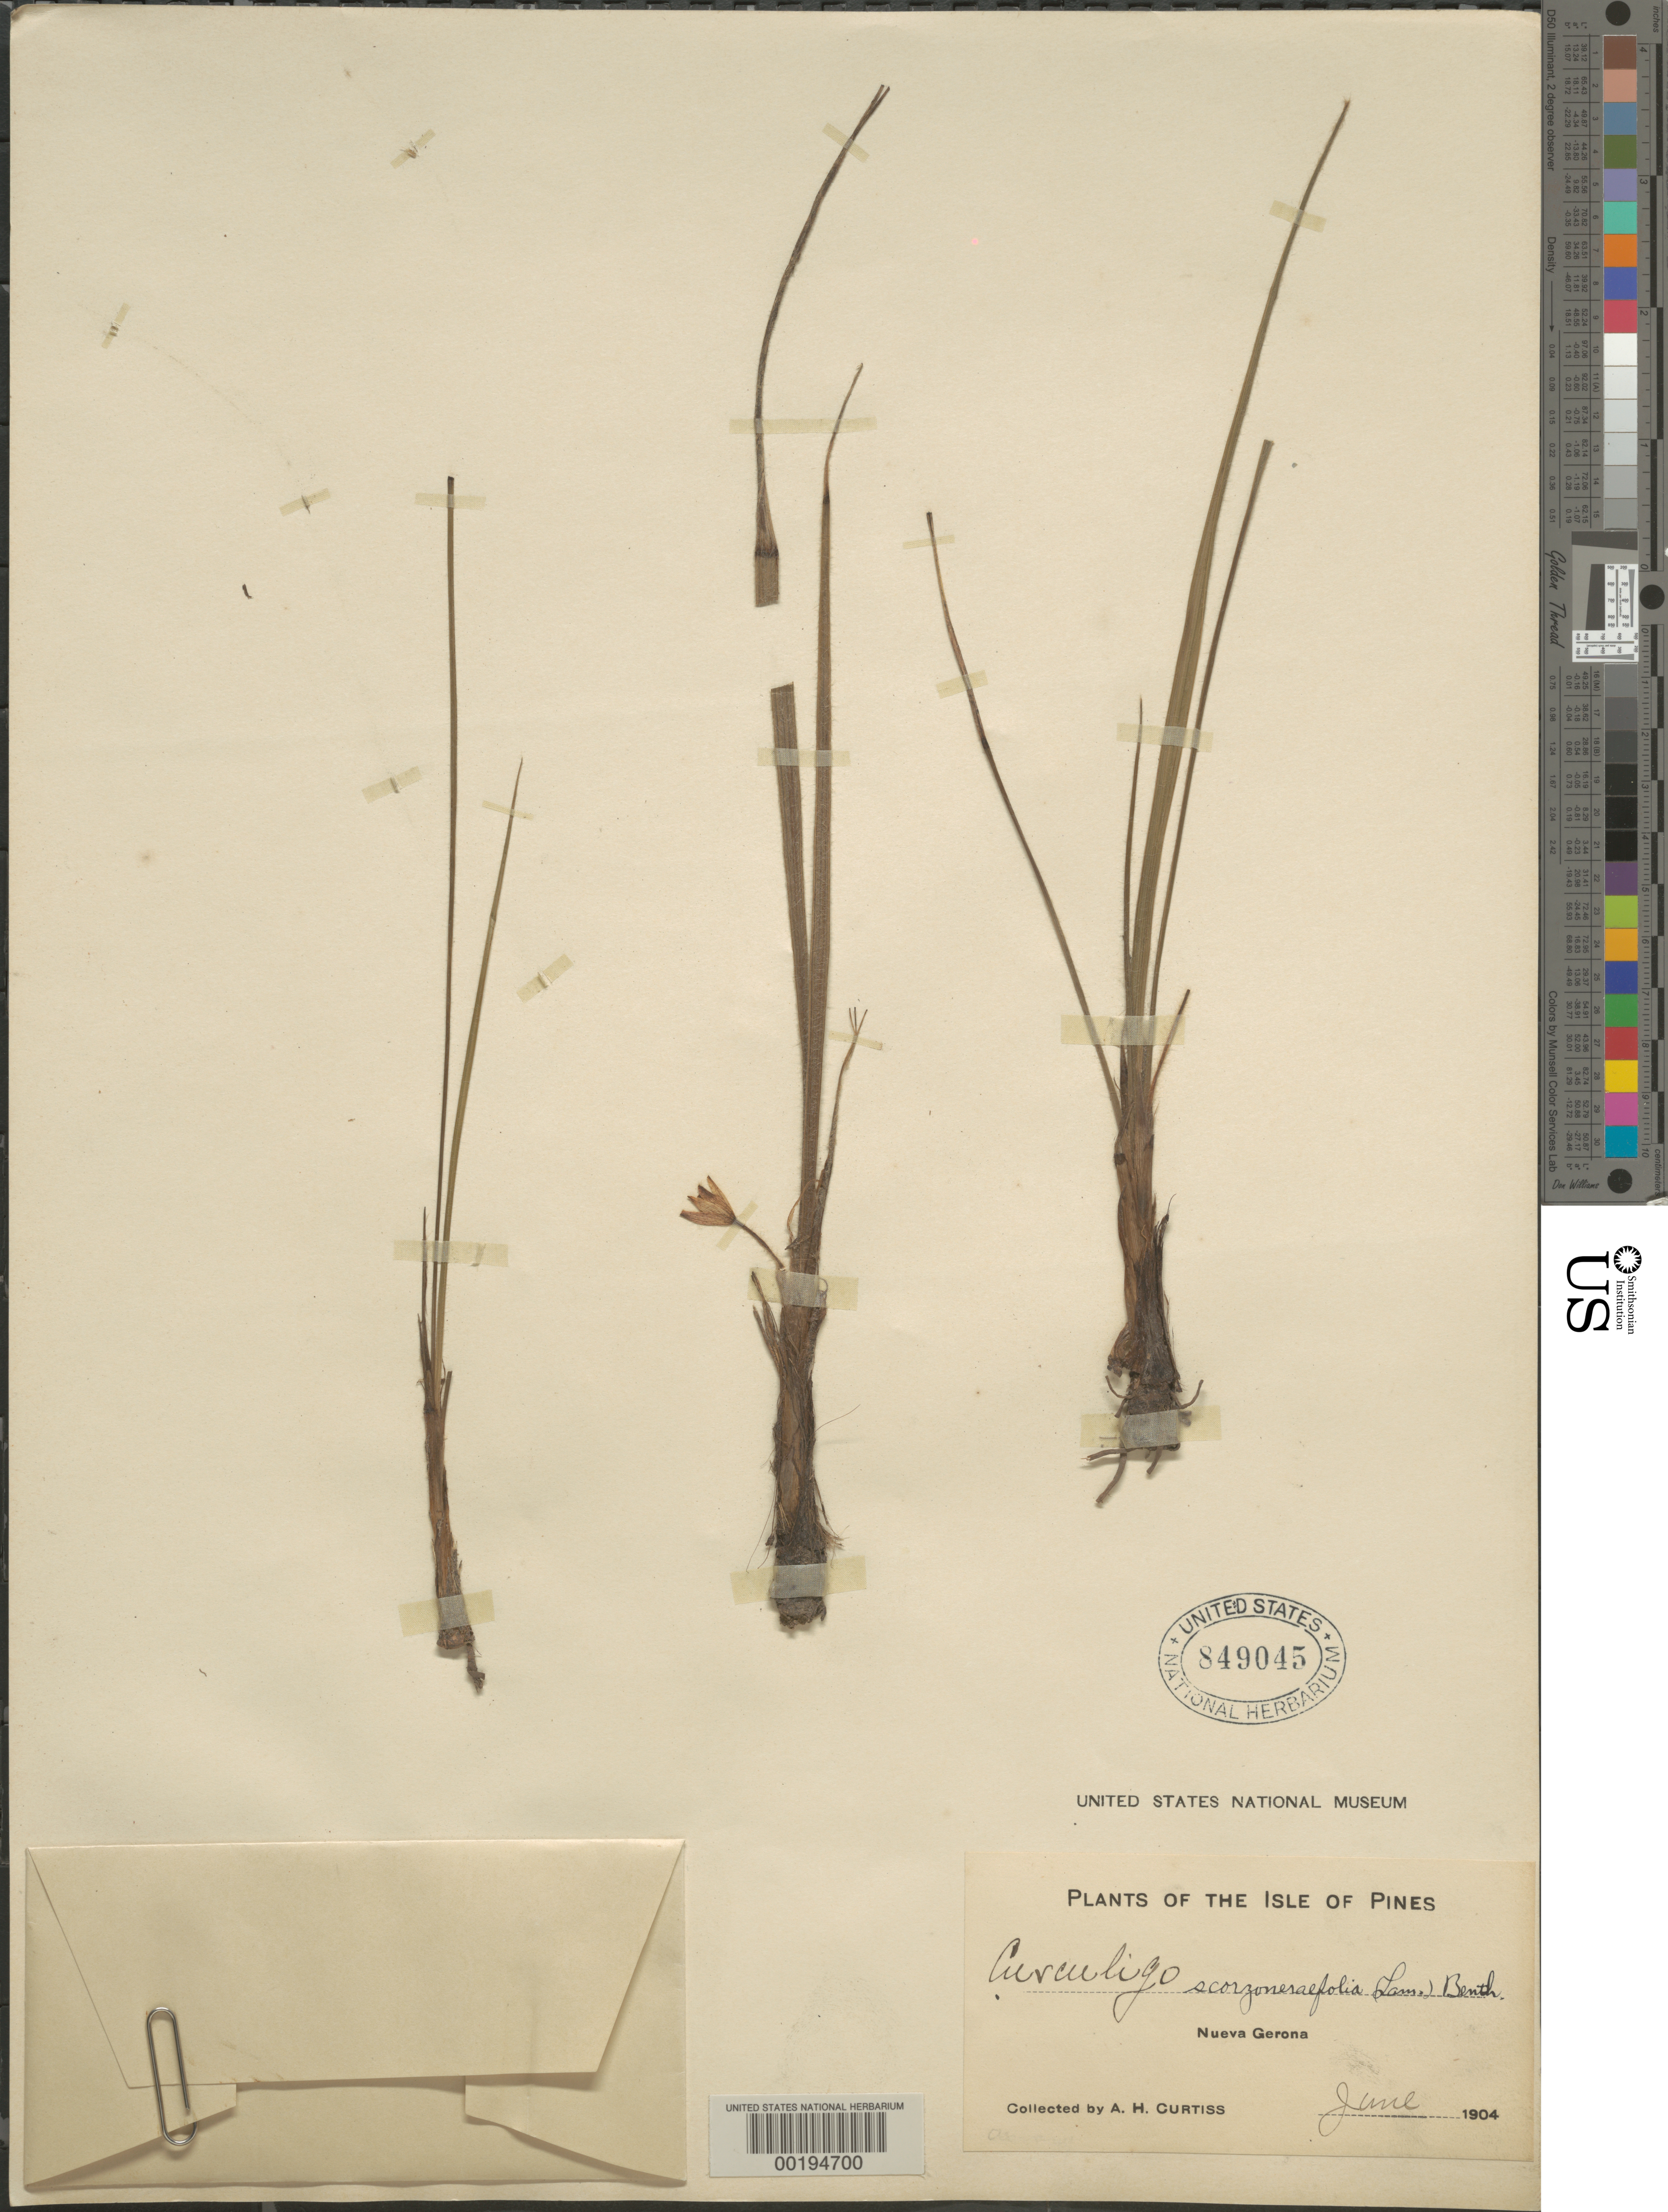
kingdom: Plantae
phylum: Tracheophyta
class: Liliopsida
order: Asparagales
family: Hypoxidaceae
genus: Curculigo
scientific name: Curculigo scorzonerifolia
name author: (Lam.) Baker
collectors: A. H. Curtiss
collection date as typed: Jun 1904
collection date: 1904-06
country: Cuba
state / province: Isla de La Juventud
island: Isla de La Juventud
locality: Nueva gerona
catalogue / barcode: US 849045